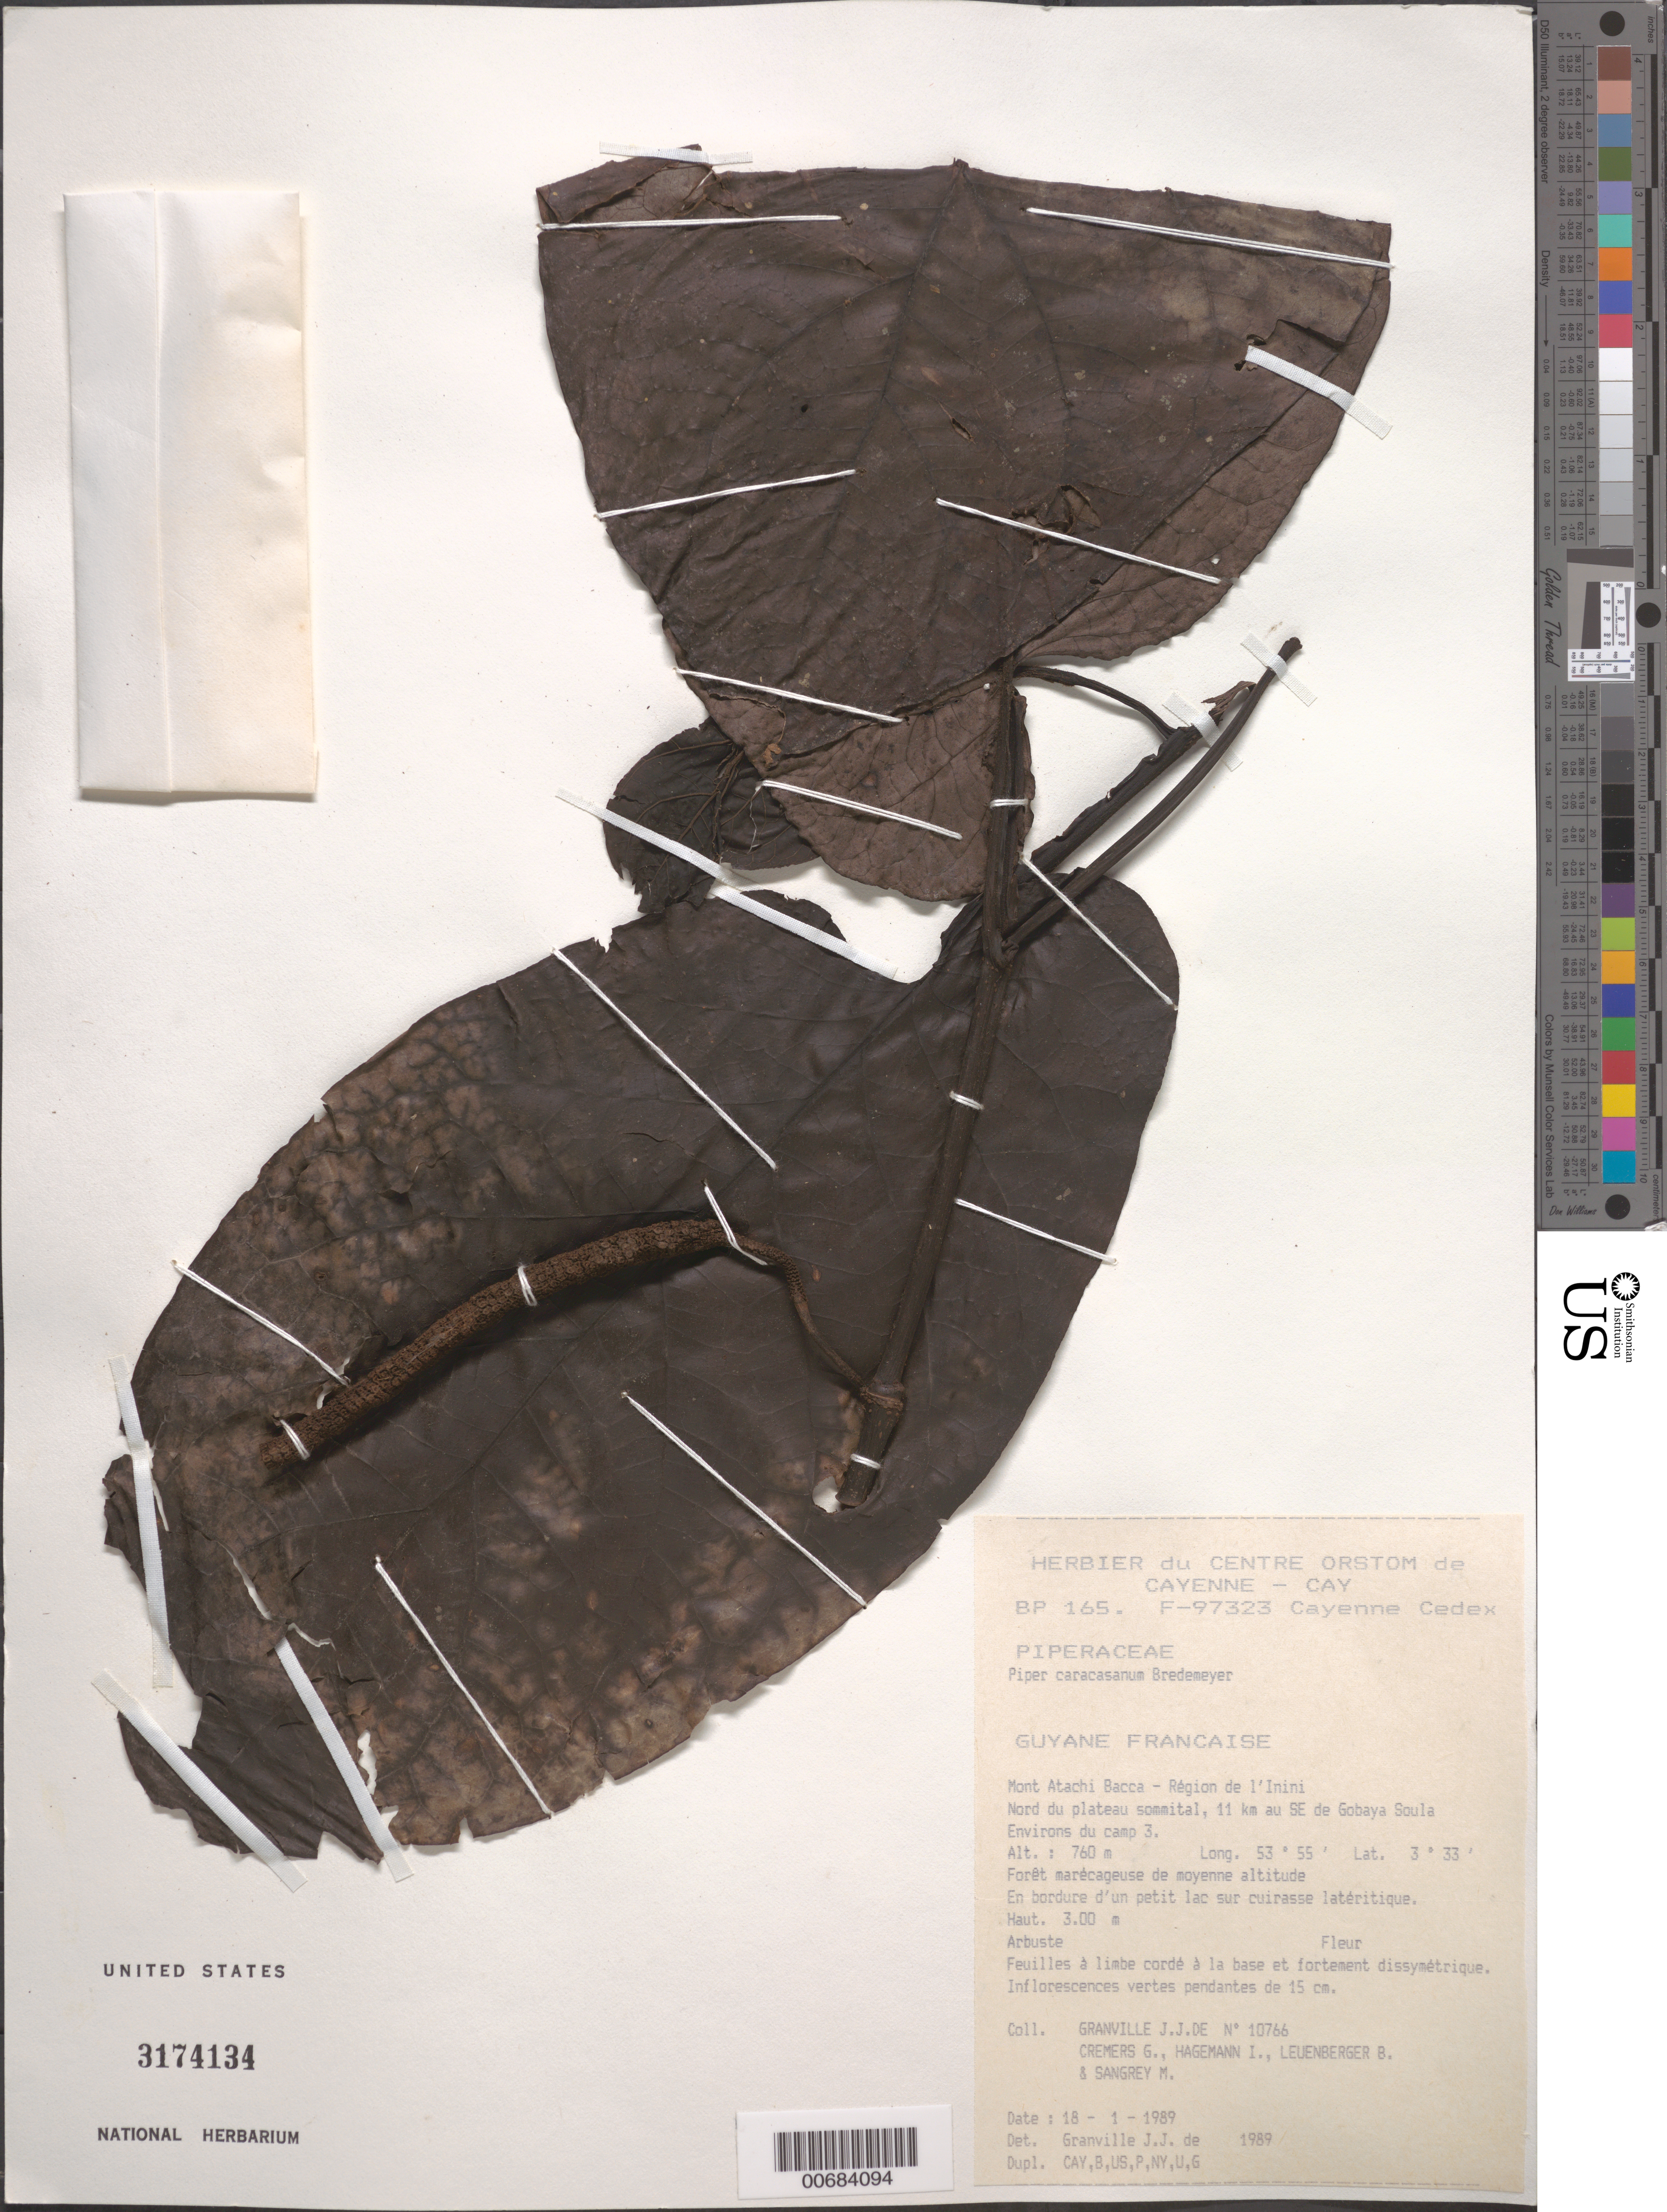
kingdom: Plantae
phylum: Tracheophyta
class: Magnoliopsida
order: Piperales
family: Piperaceae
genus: Piper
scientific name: Piper caracasanum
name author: Bredem. ex Link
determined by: Granville, J. J. de, (CAY), Institut de Recherche pour le Developpement (IRD) (FRENCH GUIANA)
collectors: J.-J. de Granville, G. Cremers, J. Hagemann, B. E. Leuenberger & M. S. Sangrey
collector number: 10766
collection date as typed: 18-Jan-89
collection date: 1989-01-18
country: French Guiana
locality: Mont Atachi Bacca, région de l'Inini. Nord du plateau sommital, 11 km au SE de Gobaya Soula, env de camp 3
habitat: Forêt marécageuse de moyenne altitude. En bordure d'un petit lac sur cuirasse latéritique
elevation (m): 760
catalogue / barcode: US 3174134